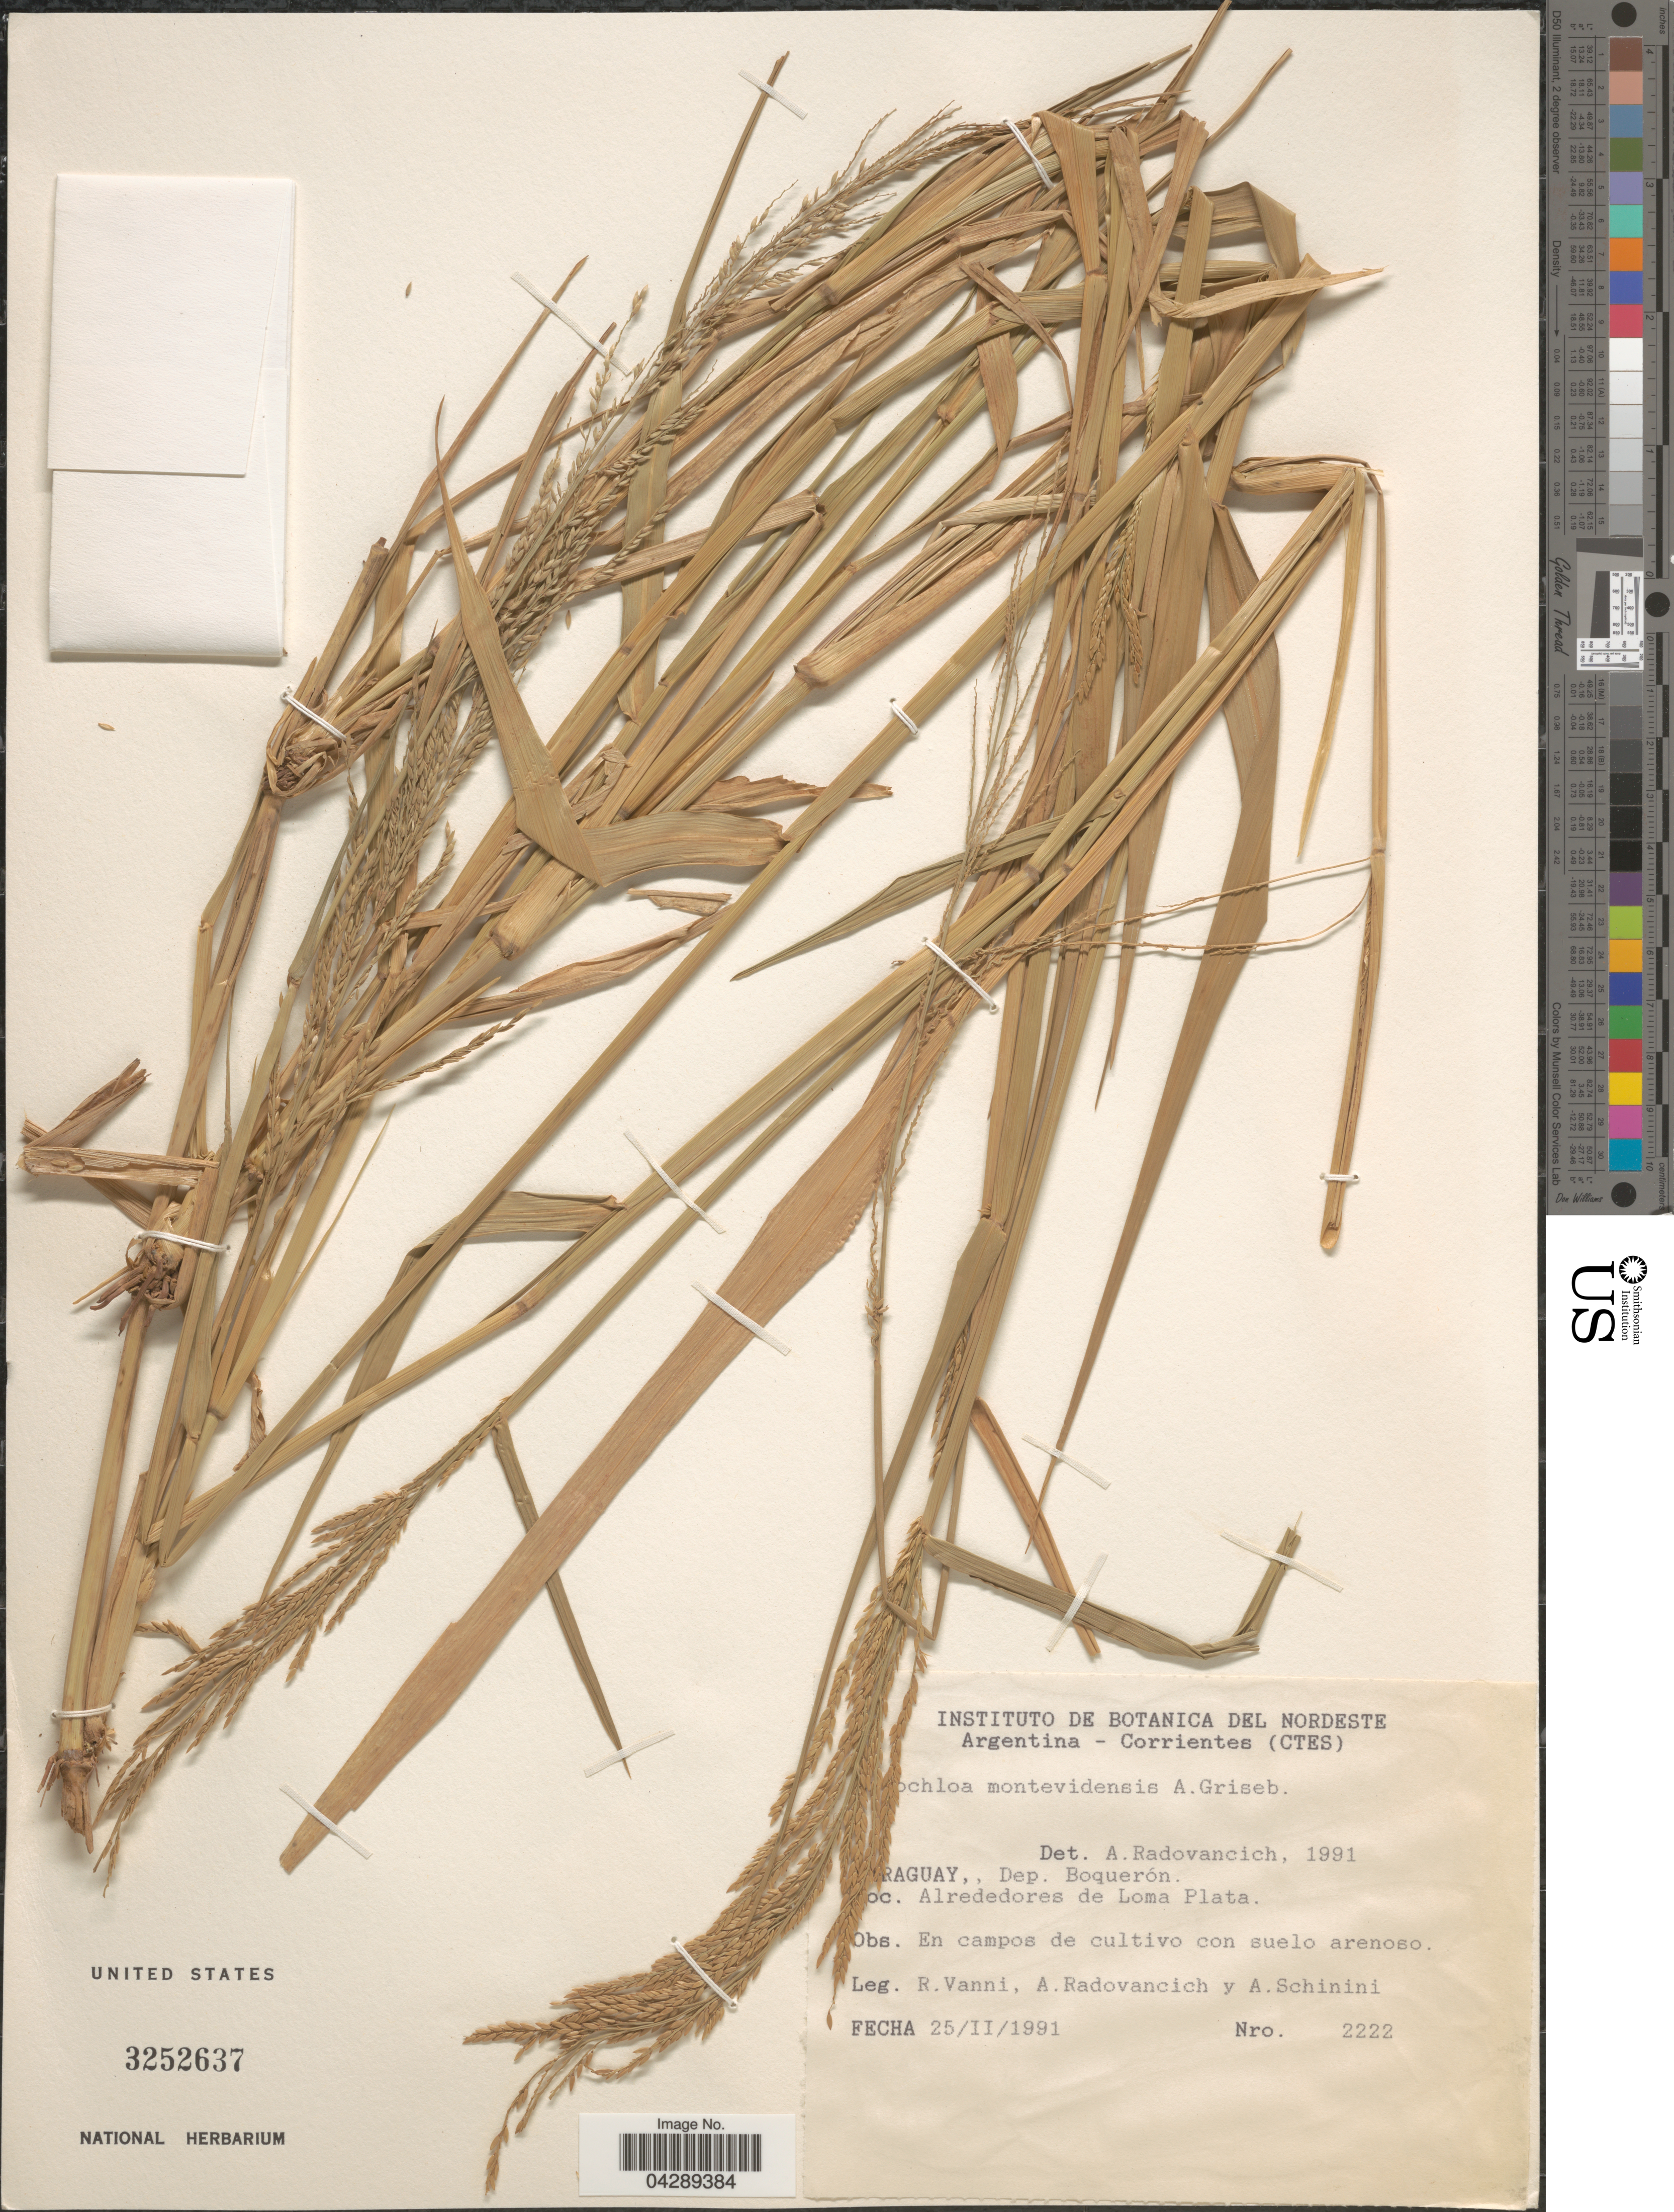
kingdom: Plantae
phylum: Tracheophyta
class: Liliopsida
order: Poales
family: Poaceae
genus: Eriochloa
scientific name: Eriochloa montevidensis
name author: Griseb.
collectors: R. Vanni, A. Radovancich & A. Schinini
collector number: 2222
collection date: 1991-02-25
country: Paraguay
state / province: Boqueron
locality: Dep. Boquerón. Alrededores de Loma Plata. En campos de cultivo con suelo arenoso.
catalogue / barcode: US 3252637